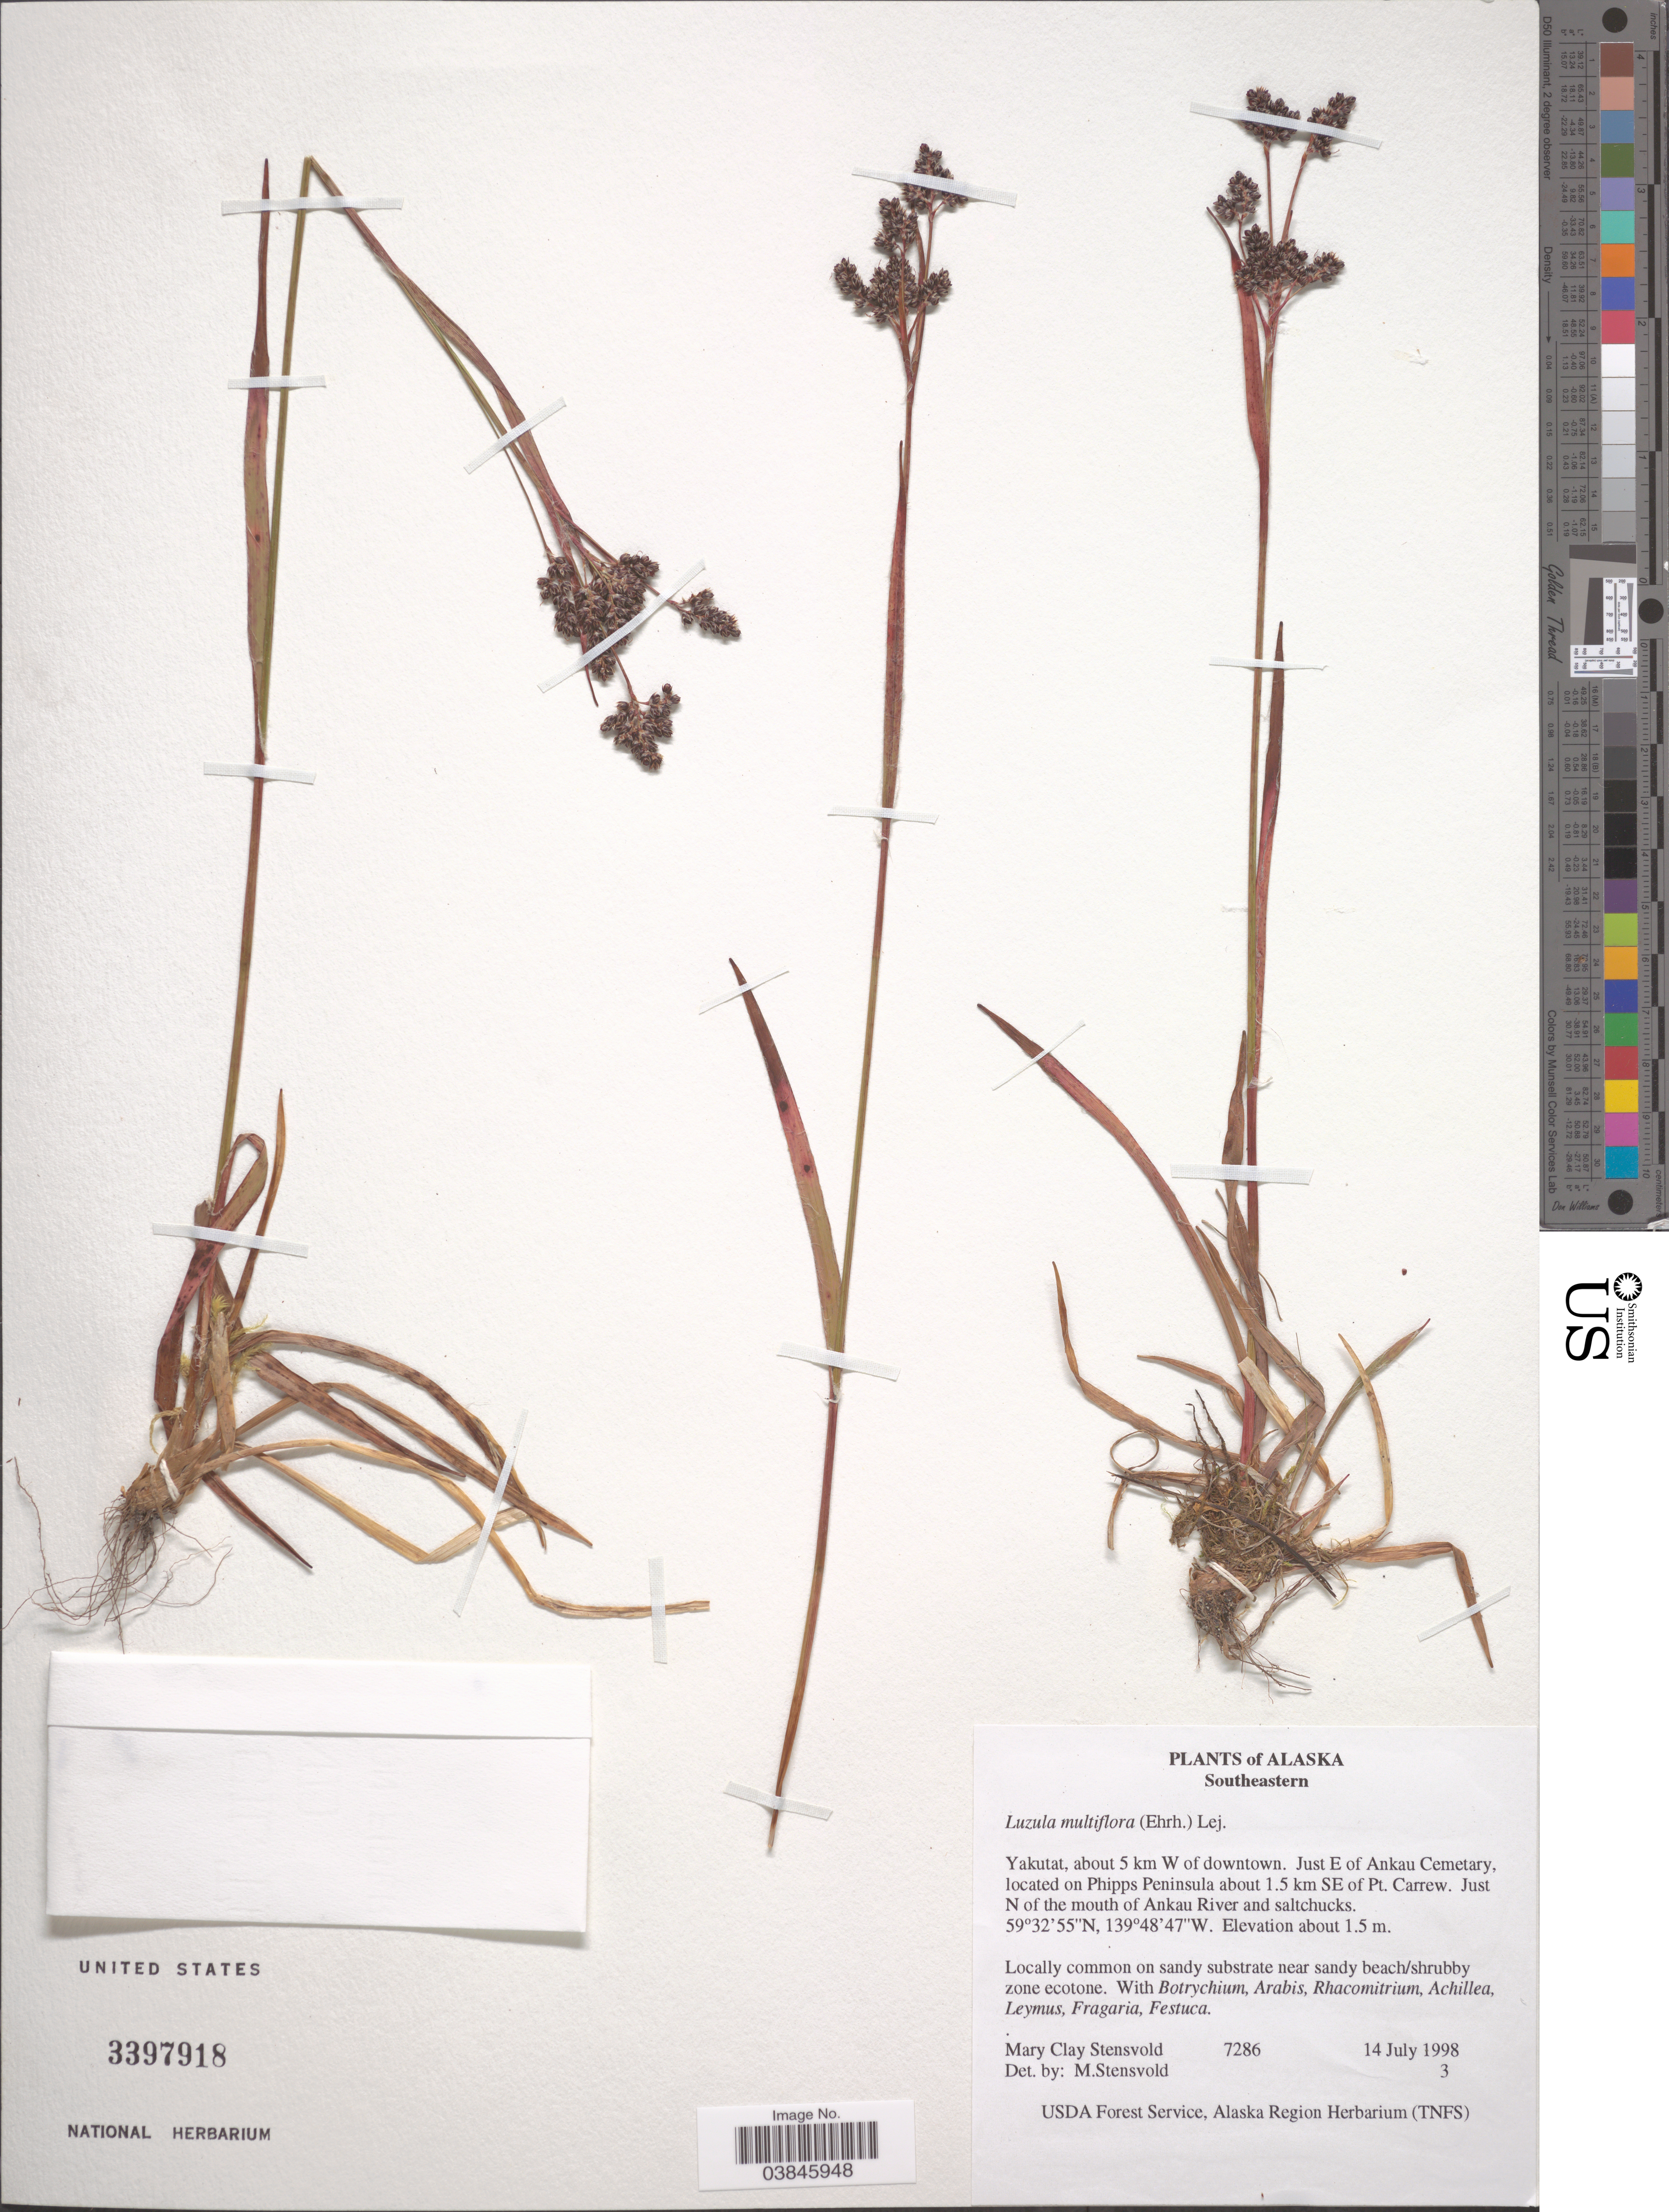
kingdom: Plantae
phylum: Tracheophyta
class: Liliopsida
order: Poales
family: Juncaceae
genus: Luzula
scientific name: Luzula multiflora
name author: (Ehrh.) Lej.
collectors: M. Stensvold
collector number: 7286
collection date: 1998-07-14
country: United States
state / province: Alaska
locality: Southeastern. Yakutat, about 5 km W of downtown. Just E of Ankau Cemetary located on Phipps Peninsula about 1.5 km SE of Pt. Carrew. Just N of the mouth of Ankau River and saltchucks.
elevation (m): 1.5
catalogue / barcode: US 3397918